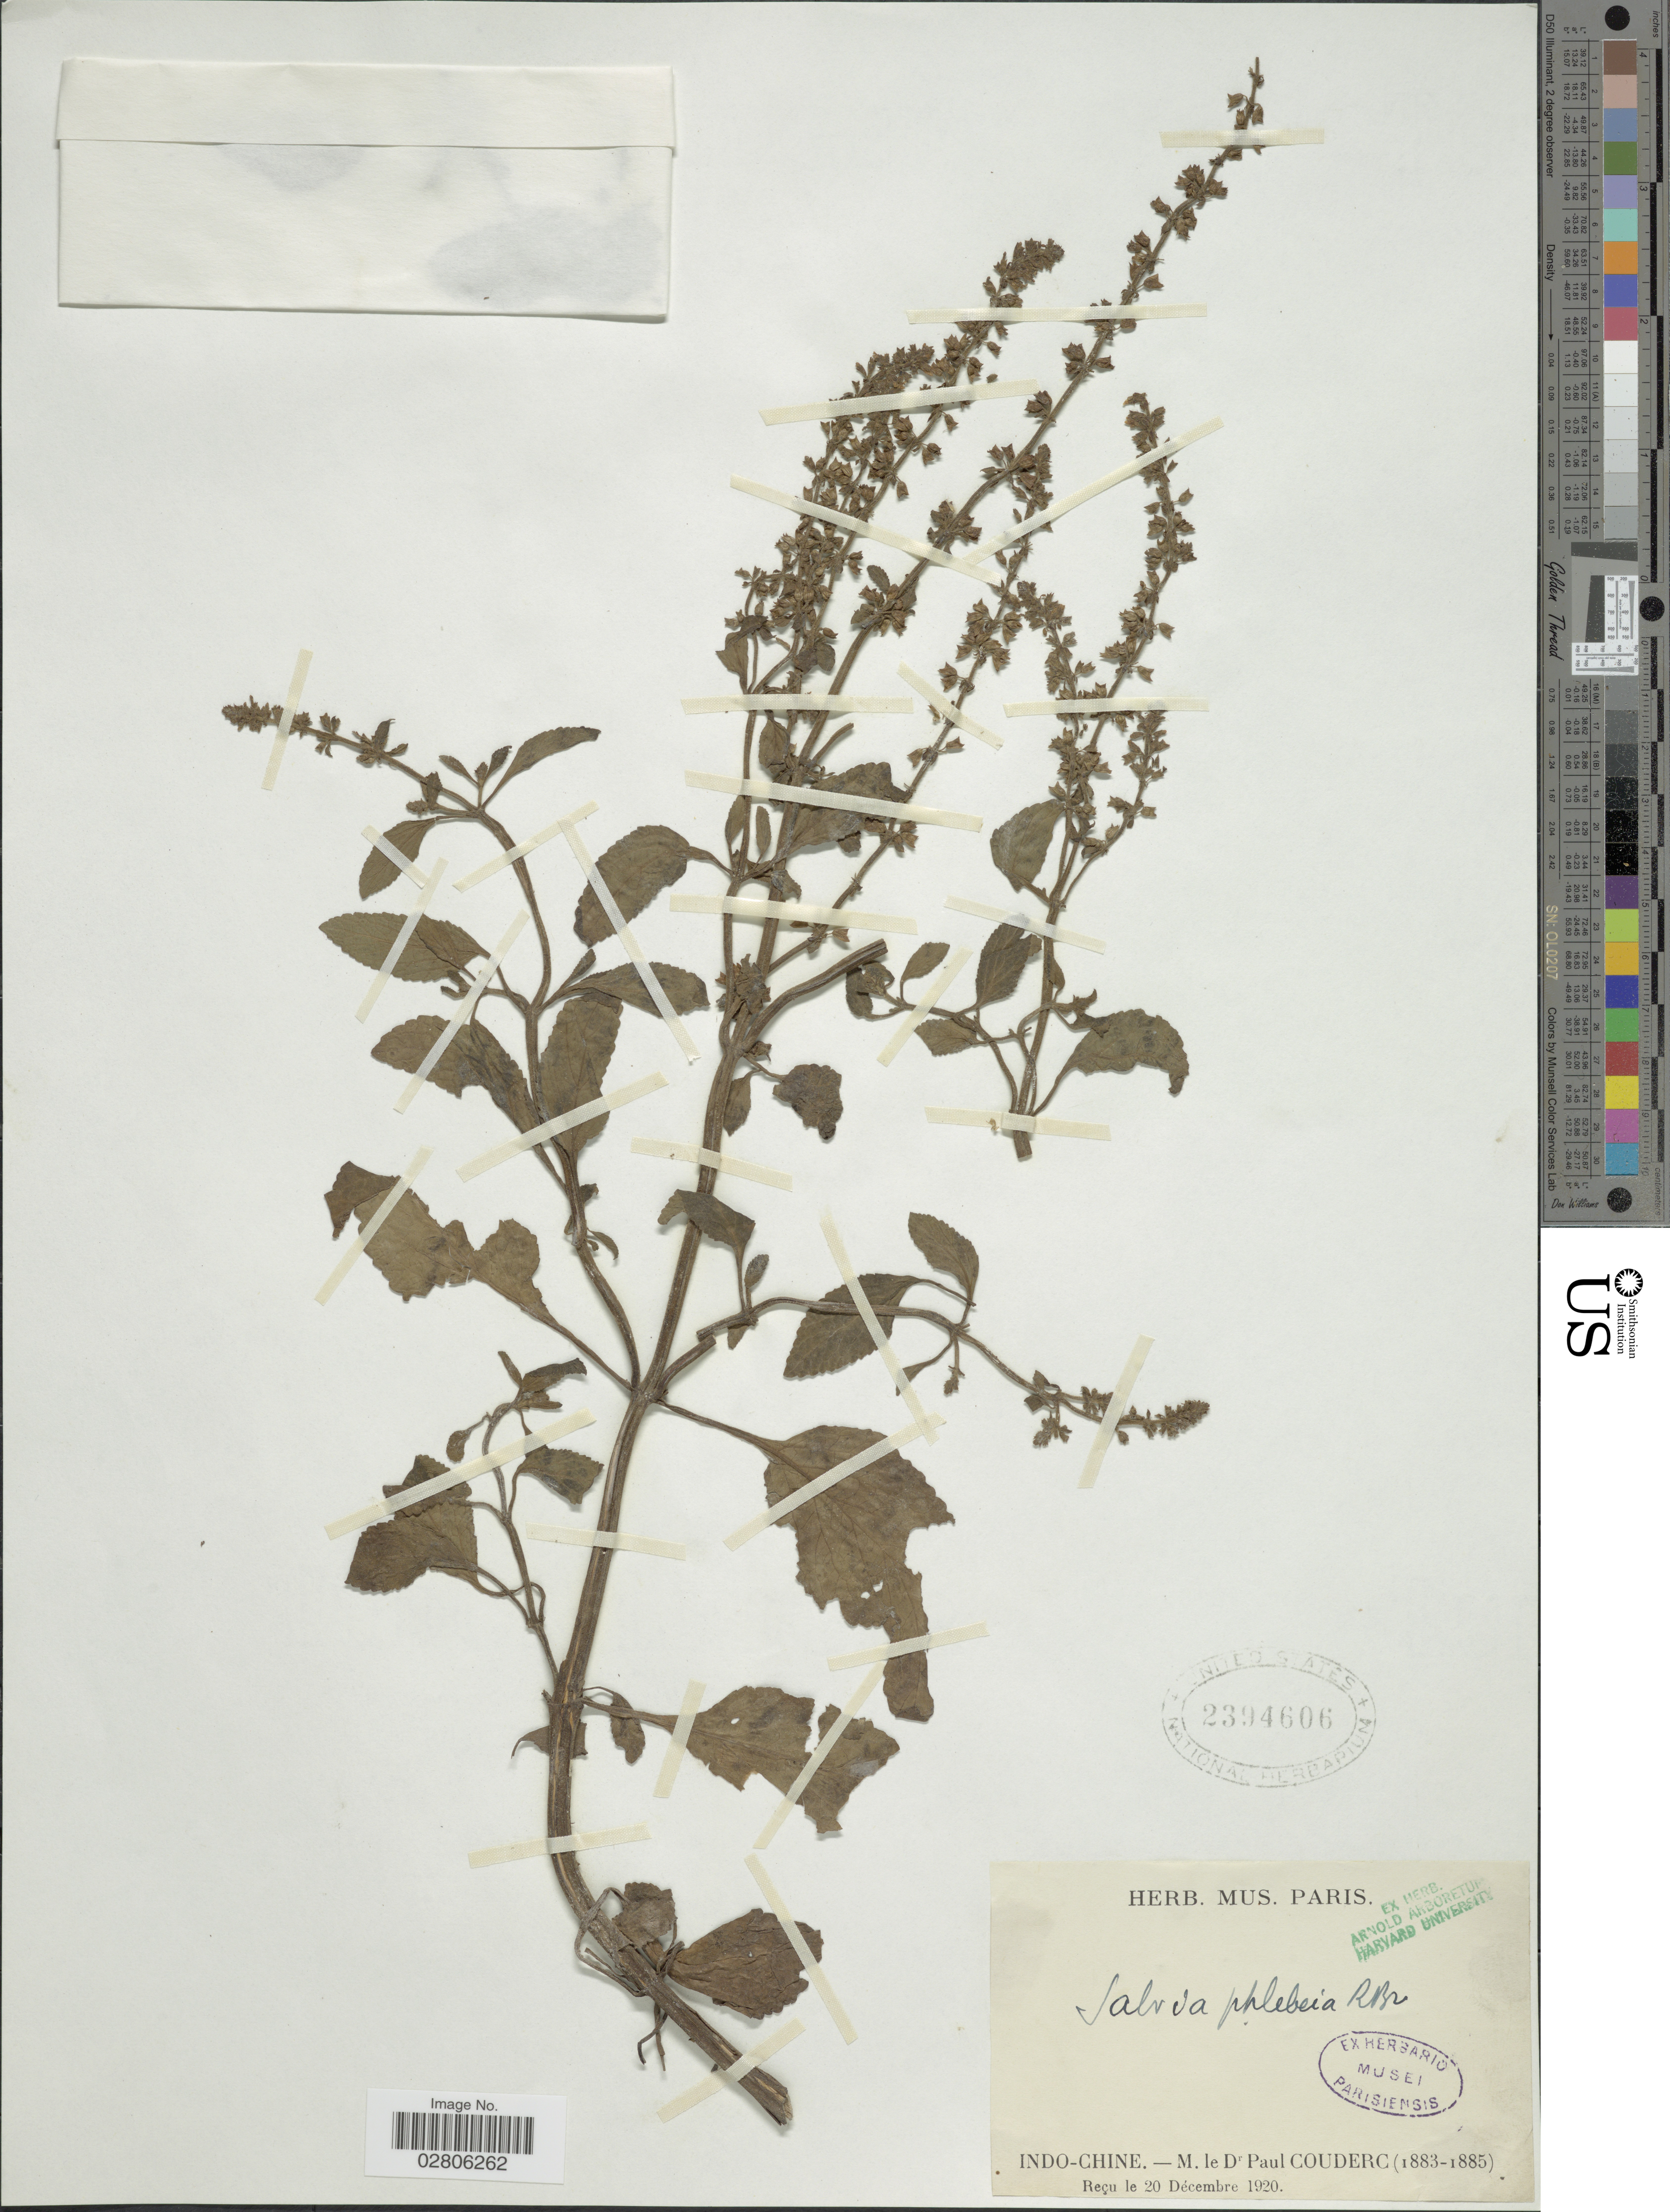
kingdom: Plantae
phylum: Tracheophyta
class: Magnoliopsida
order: Lamiales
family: Lamiaceae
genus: Salvia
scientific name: Salvia plebeia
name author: R. Br.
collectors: P. Couderc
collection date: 1883/1885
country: Vietnam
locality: Indo-Chine.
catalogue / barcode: US 2394606